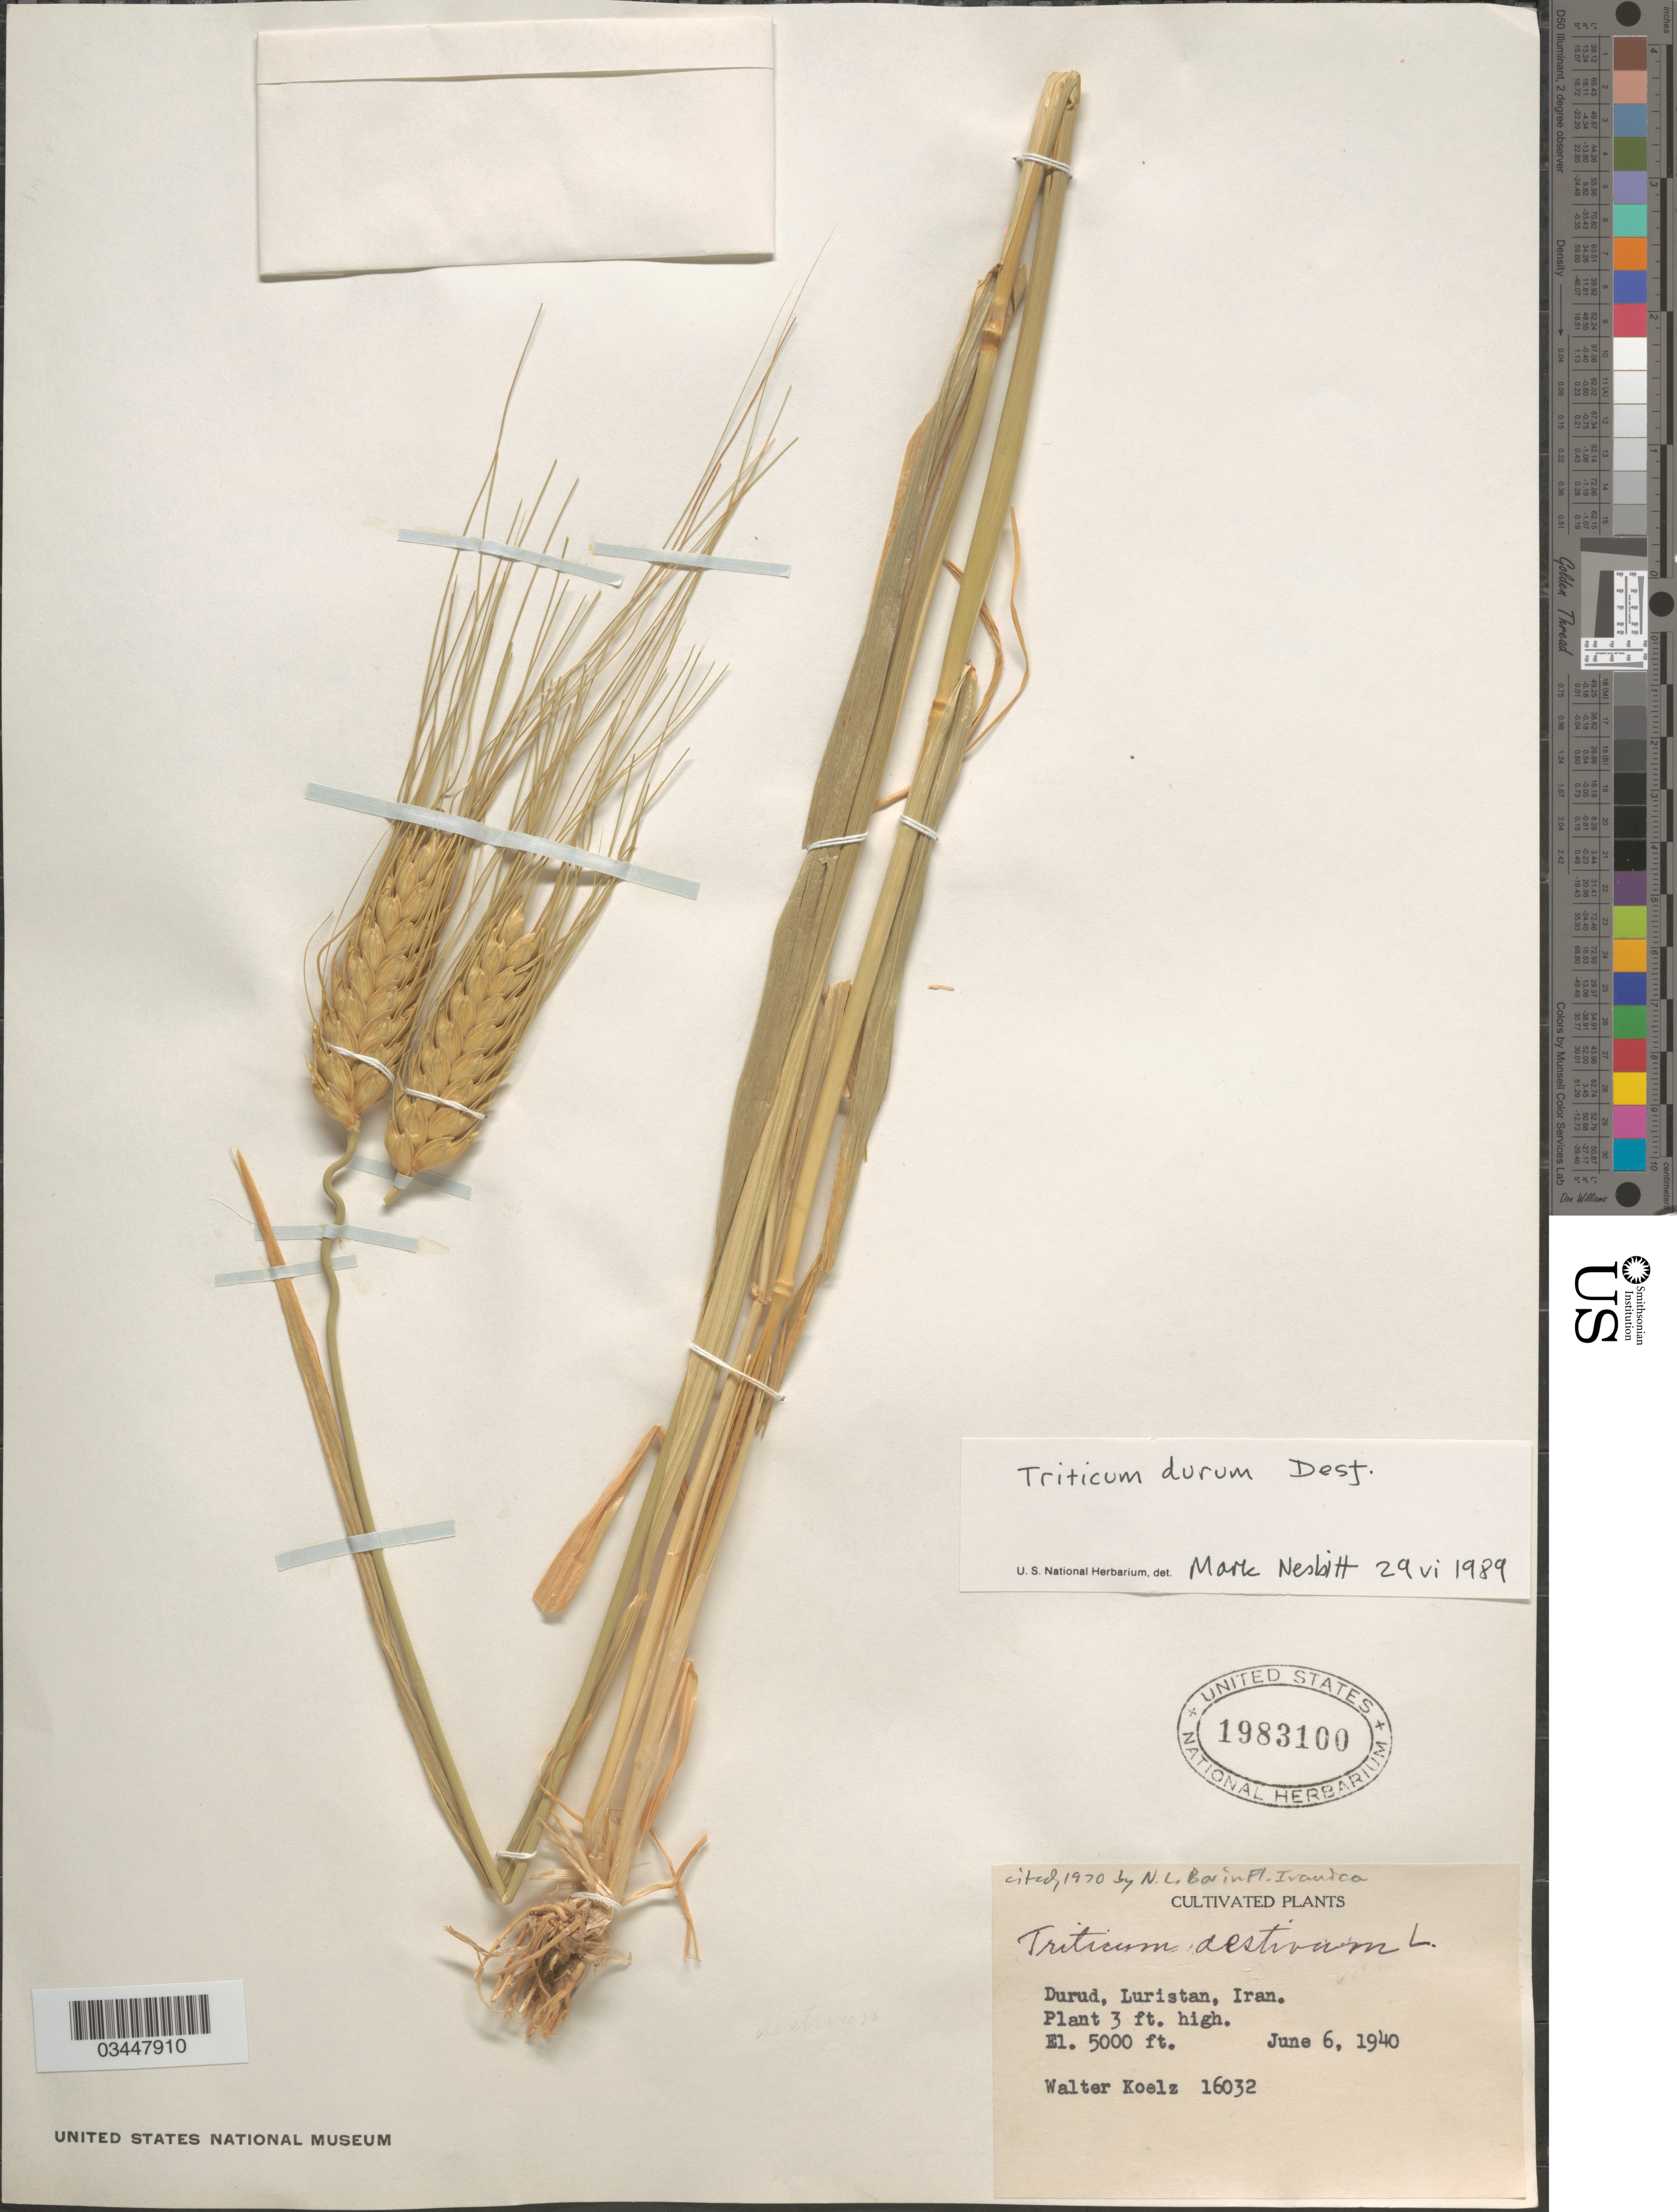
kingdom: Plantae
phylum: Tracheophyta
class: Liliopsida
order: Poales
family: Poaceae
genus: Triticum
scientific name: Triticum durum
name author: Desf.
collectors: W. N. Koelz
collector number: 16032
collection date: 1940-06-06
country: Iran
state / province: Lorestan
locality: Durud, Luristan.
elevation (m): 1524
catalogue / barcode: US 1983100